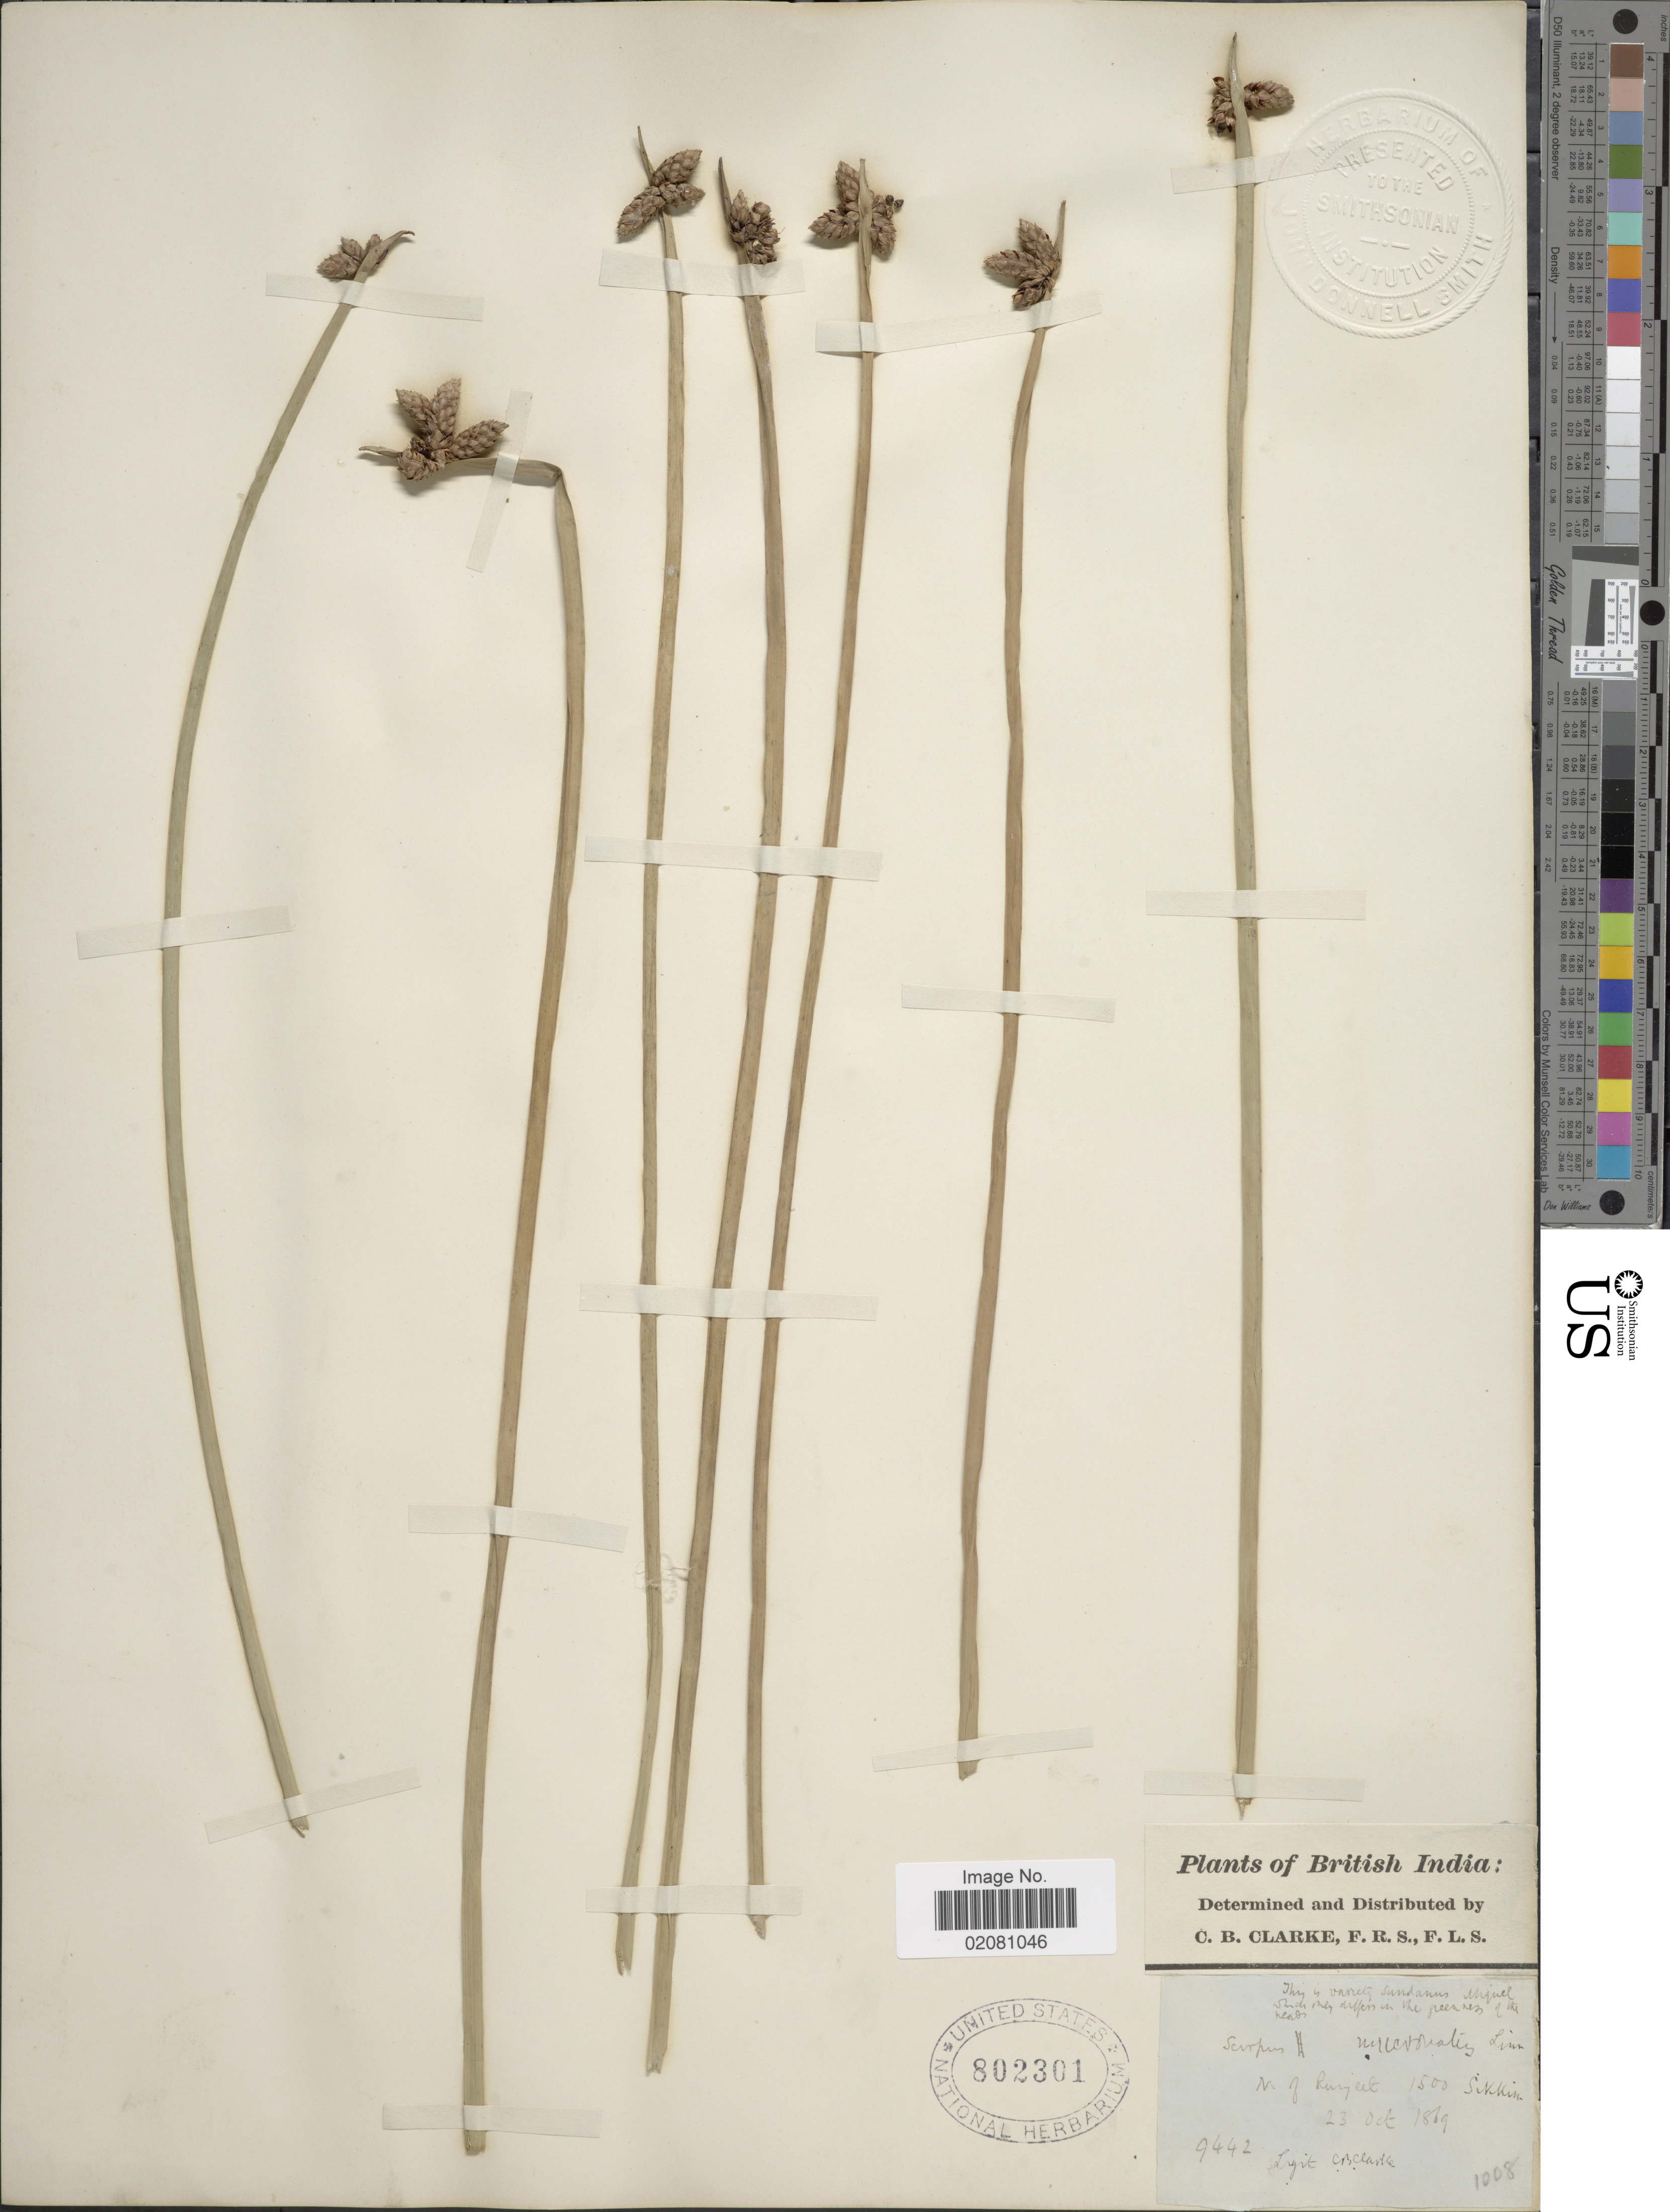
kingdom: Plantae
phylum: Tracheophyta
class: Liliopsida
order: Poales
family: Cyperaceae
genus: Schoenoplectus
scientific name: Schoenoplectus mucronatus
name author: (L.) Palla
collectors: C. B. Clarke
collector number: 9442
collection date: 1869-10-23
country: India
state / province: Sikkim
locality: British India Sikkim.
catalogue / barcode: US 802301